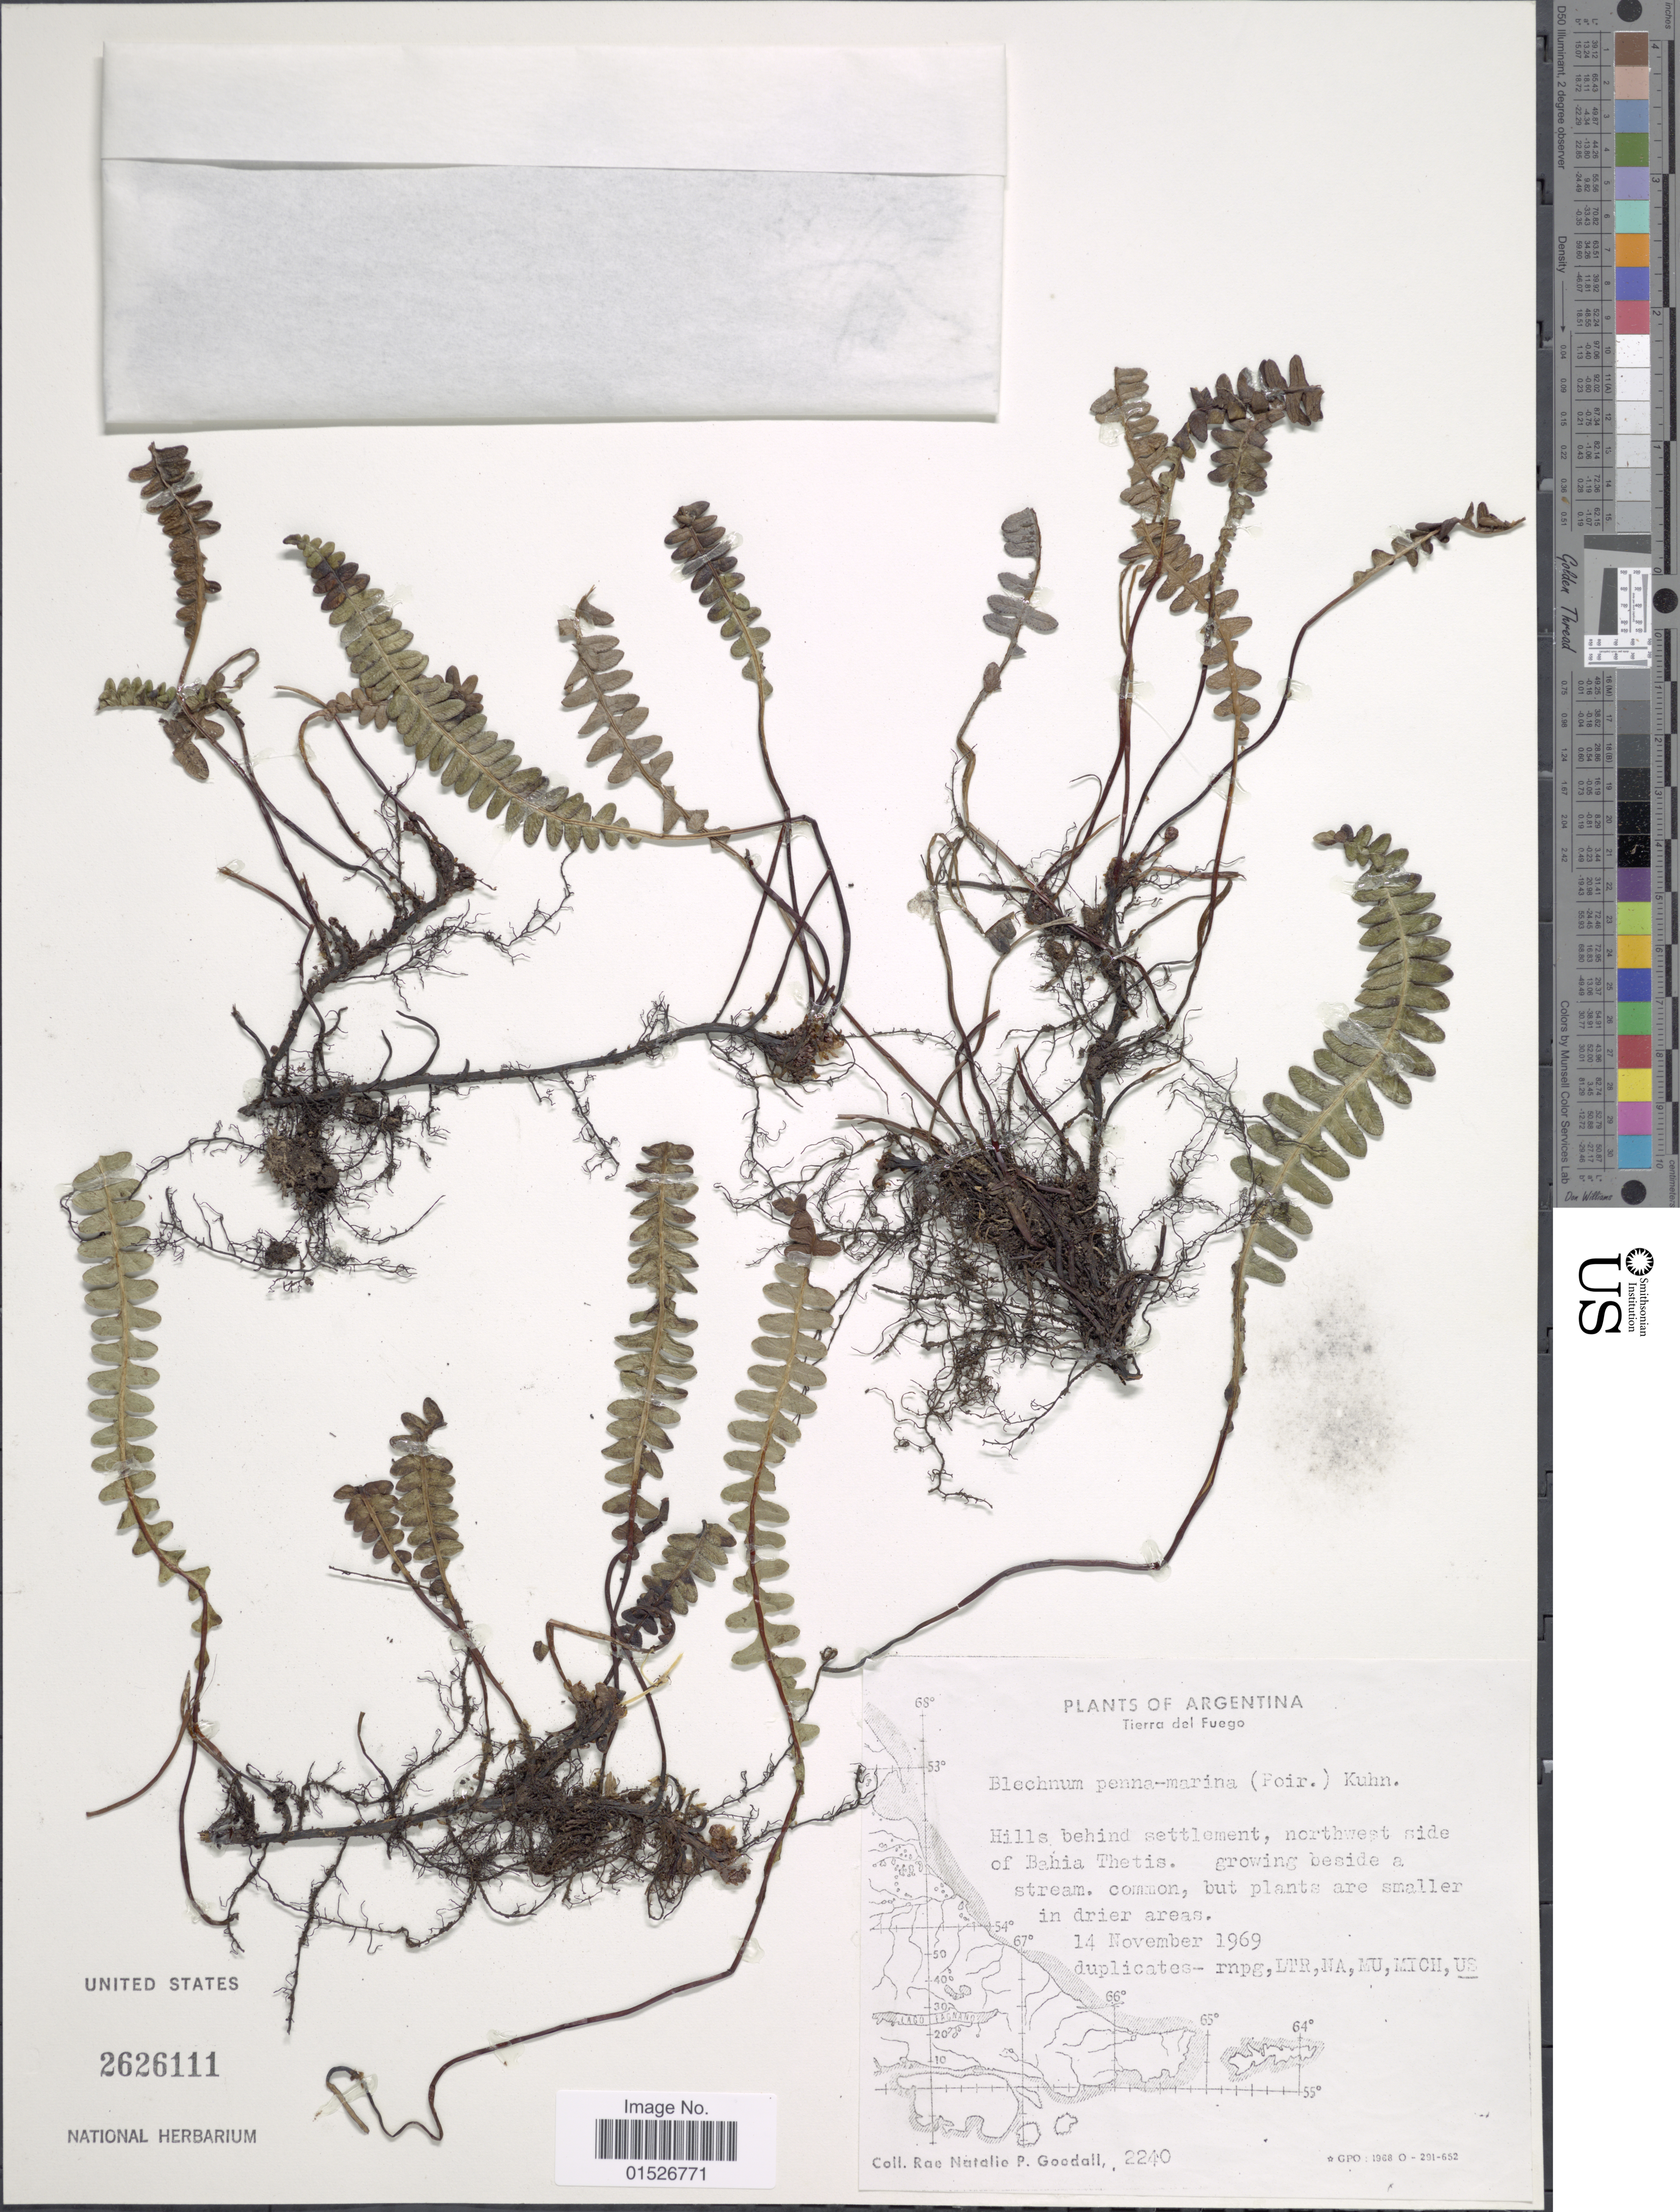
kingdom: Plantae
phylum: Tracheophyta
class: Polypodiopsida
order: Polypodiales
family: Blechnaceae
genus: Blechnum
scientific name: Blechnum penna-marina subsp. penna-marina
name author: (Poir.) Kuhn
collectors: R. Goodall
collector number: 2240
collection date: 1969-11-14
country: Argentina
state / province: Tierra del Fuego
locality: Hills behind settlement, northwest side of Bahia Thetis.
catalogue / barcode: US 2626111